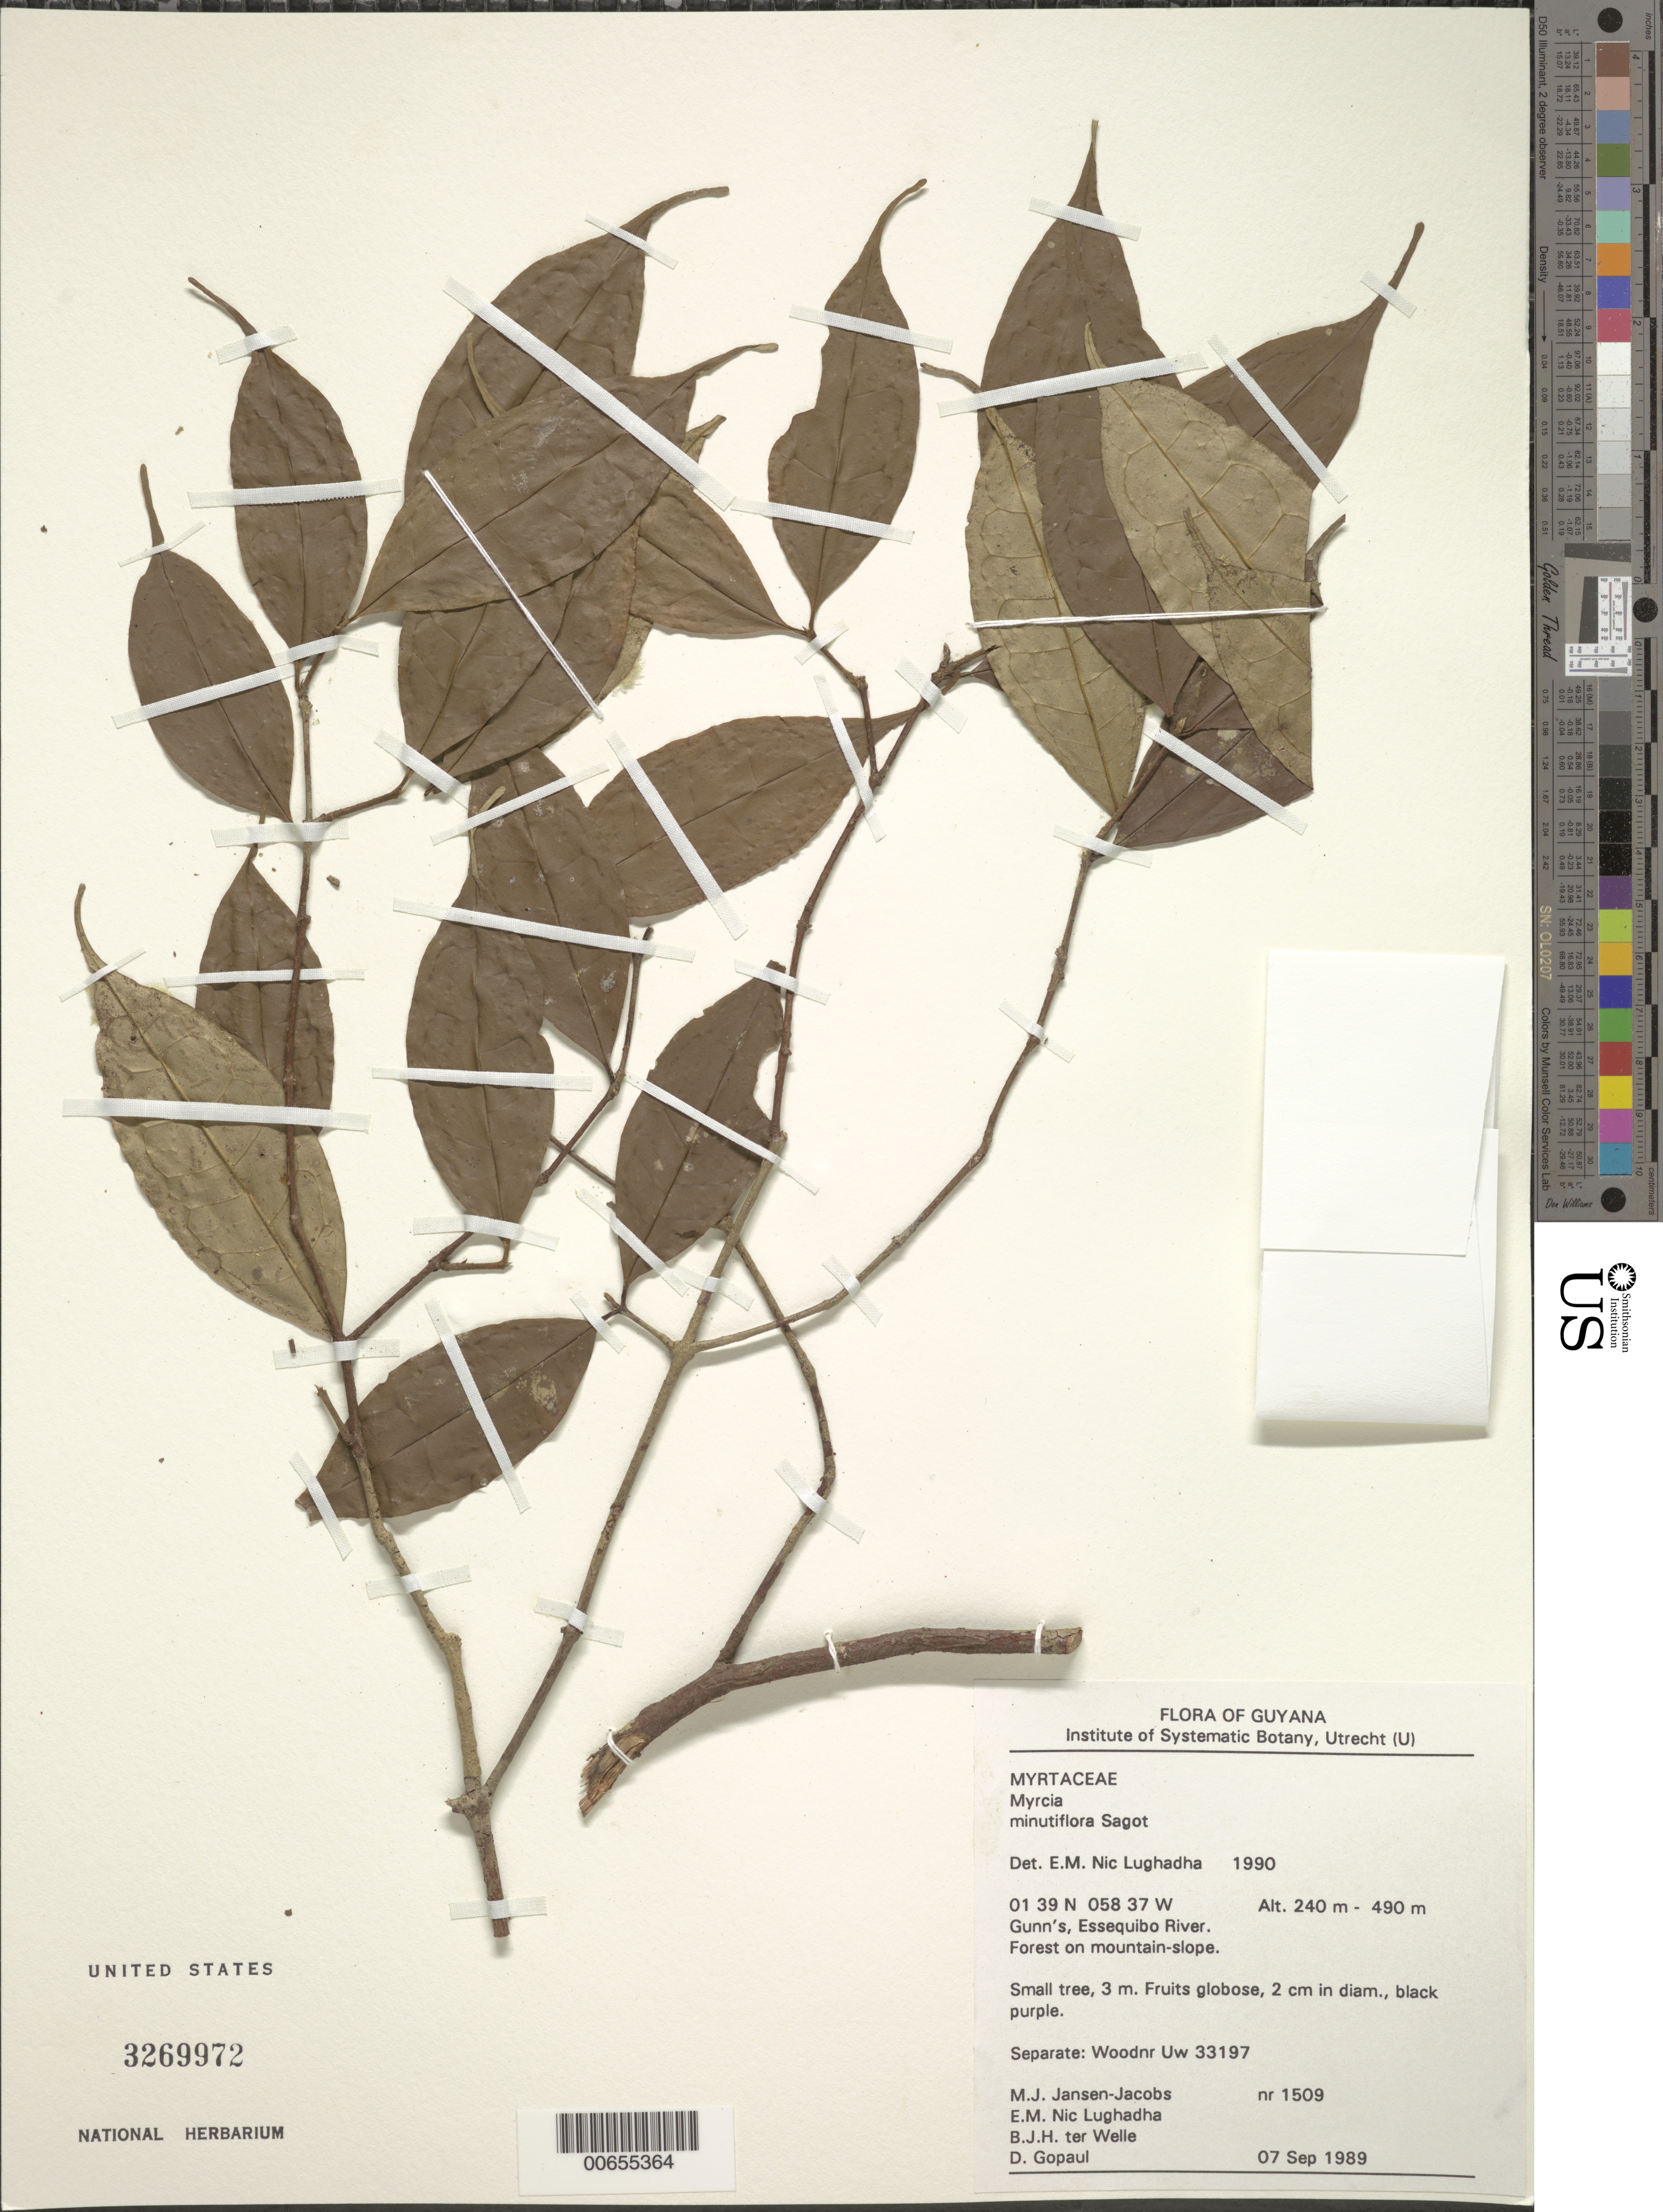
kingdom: Plantae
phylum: Tracheophyta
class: Magnoliopsida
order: Myrtales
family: Myrtaceae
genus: Myrcia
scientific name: Myrcia minutiflora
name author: Sagot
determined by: Nic Lughadha, E. M.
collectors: M. J. Jansen-Jacobs, E. Nic Lughadha, B. Welle & D. Gopaul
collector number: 1509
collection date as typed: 7-Sep-89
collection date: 1989-09-07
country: Guyana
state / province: U. Takutu-U. Essequibo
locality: Gunn's, Essequibo River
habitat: Forest on mountain slope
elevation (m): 240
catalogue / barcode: US 3269972